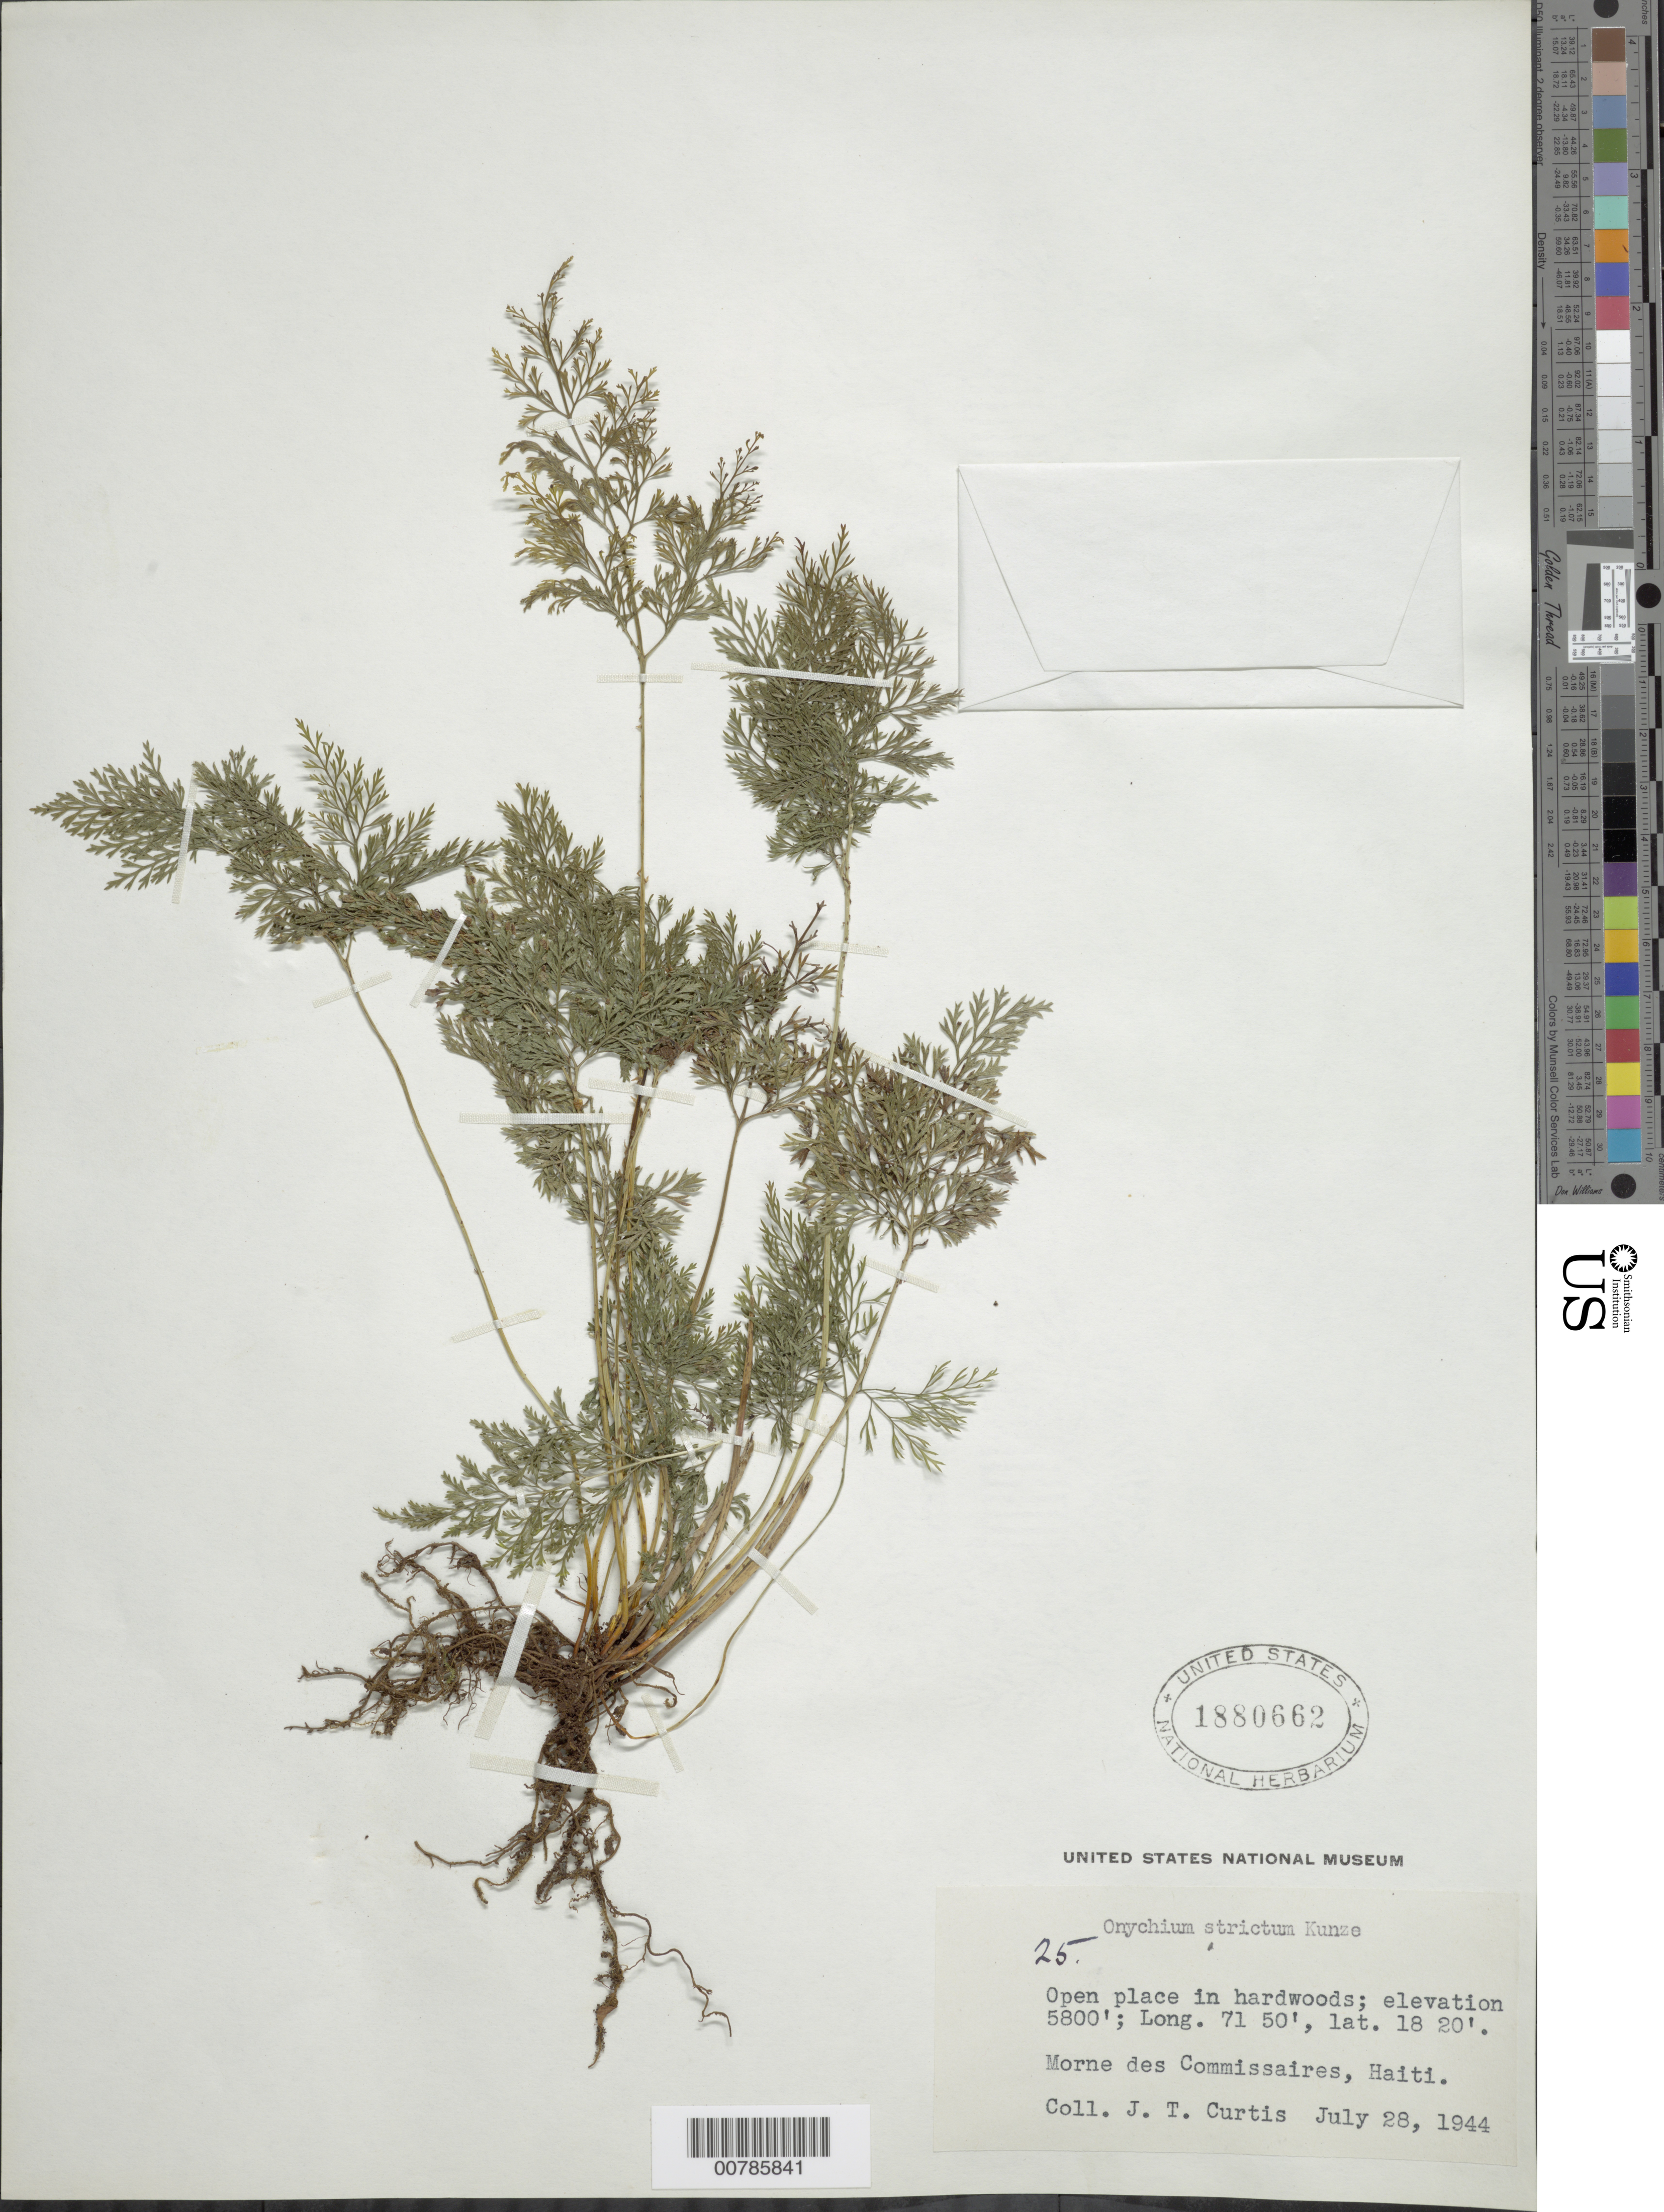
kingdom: Plantae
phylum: Tracheophyta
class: Polypodiopsida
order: Polypodiales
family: Pteridaceae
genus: Pteris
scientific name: Pteris hexagona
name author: (L.) Proctor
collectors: J. Curtis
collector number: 25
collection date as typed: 28 Jul 1944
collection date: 1944-07-28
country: Haiti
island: Hispaniola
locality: Morne de Commissaires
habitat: Open place in hardwoods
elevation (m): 1768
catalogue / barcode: US 1880662